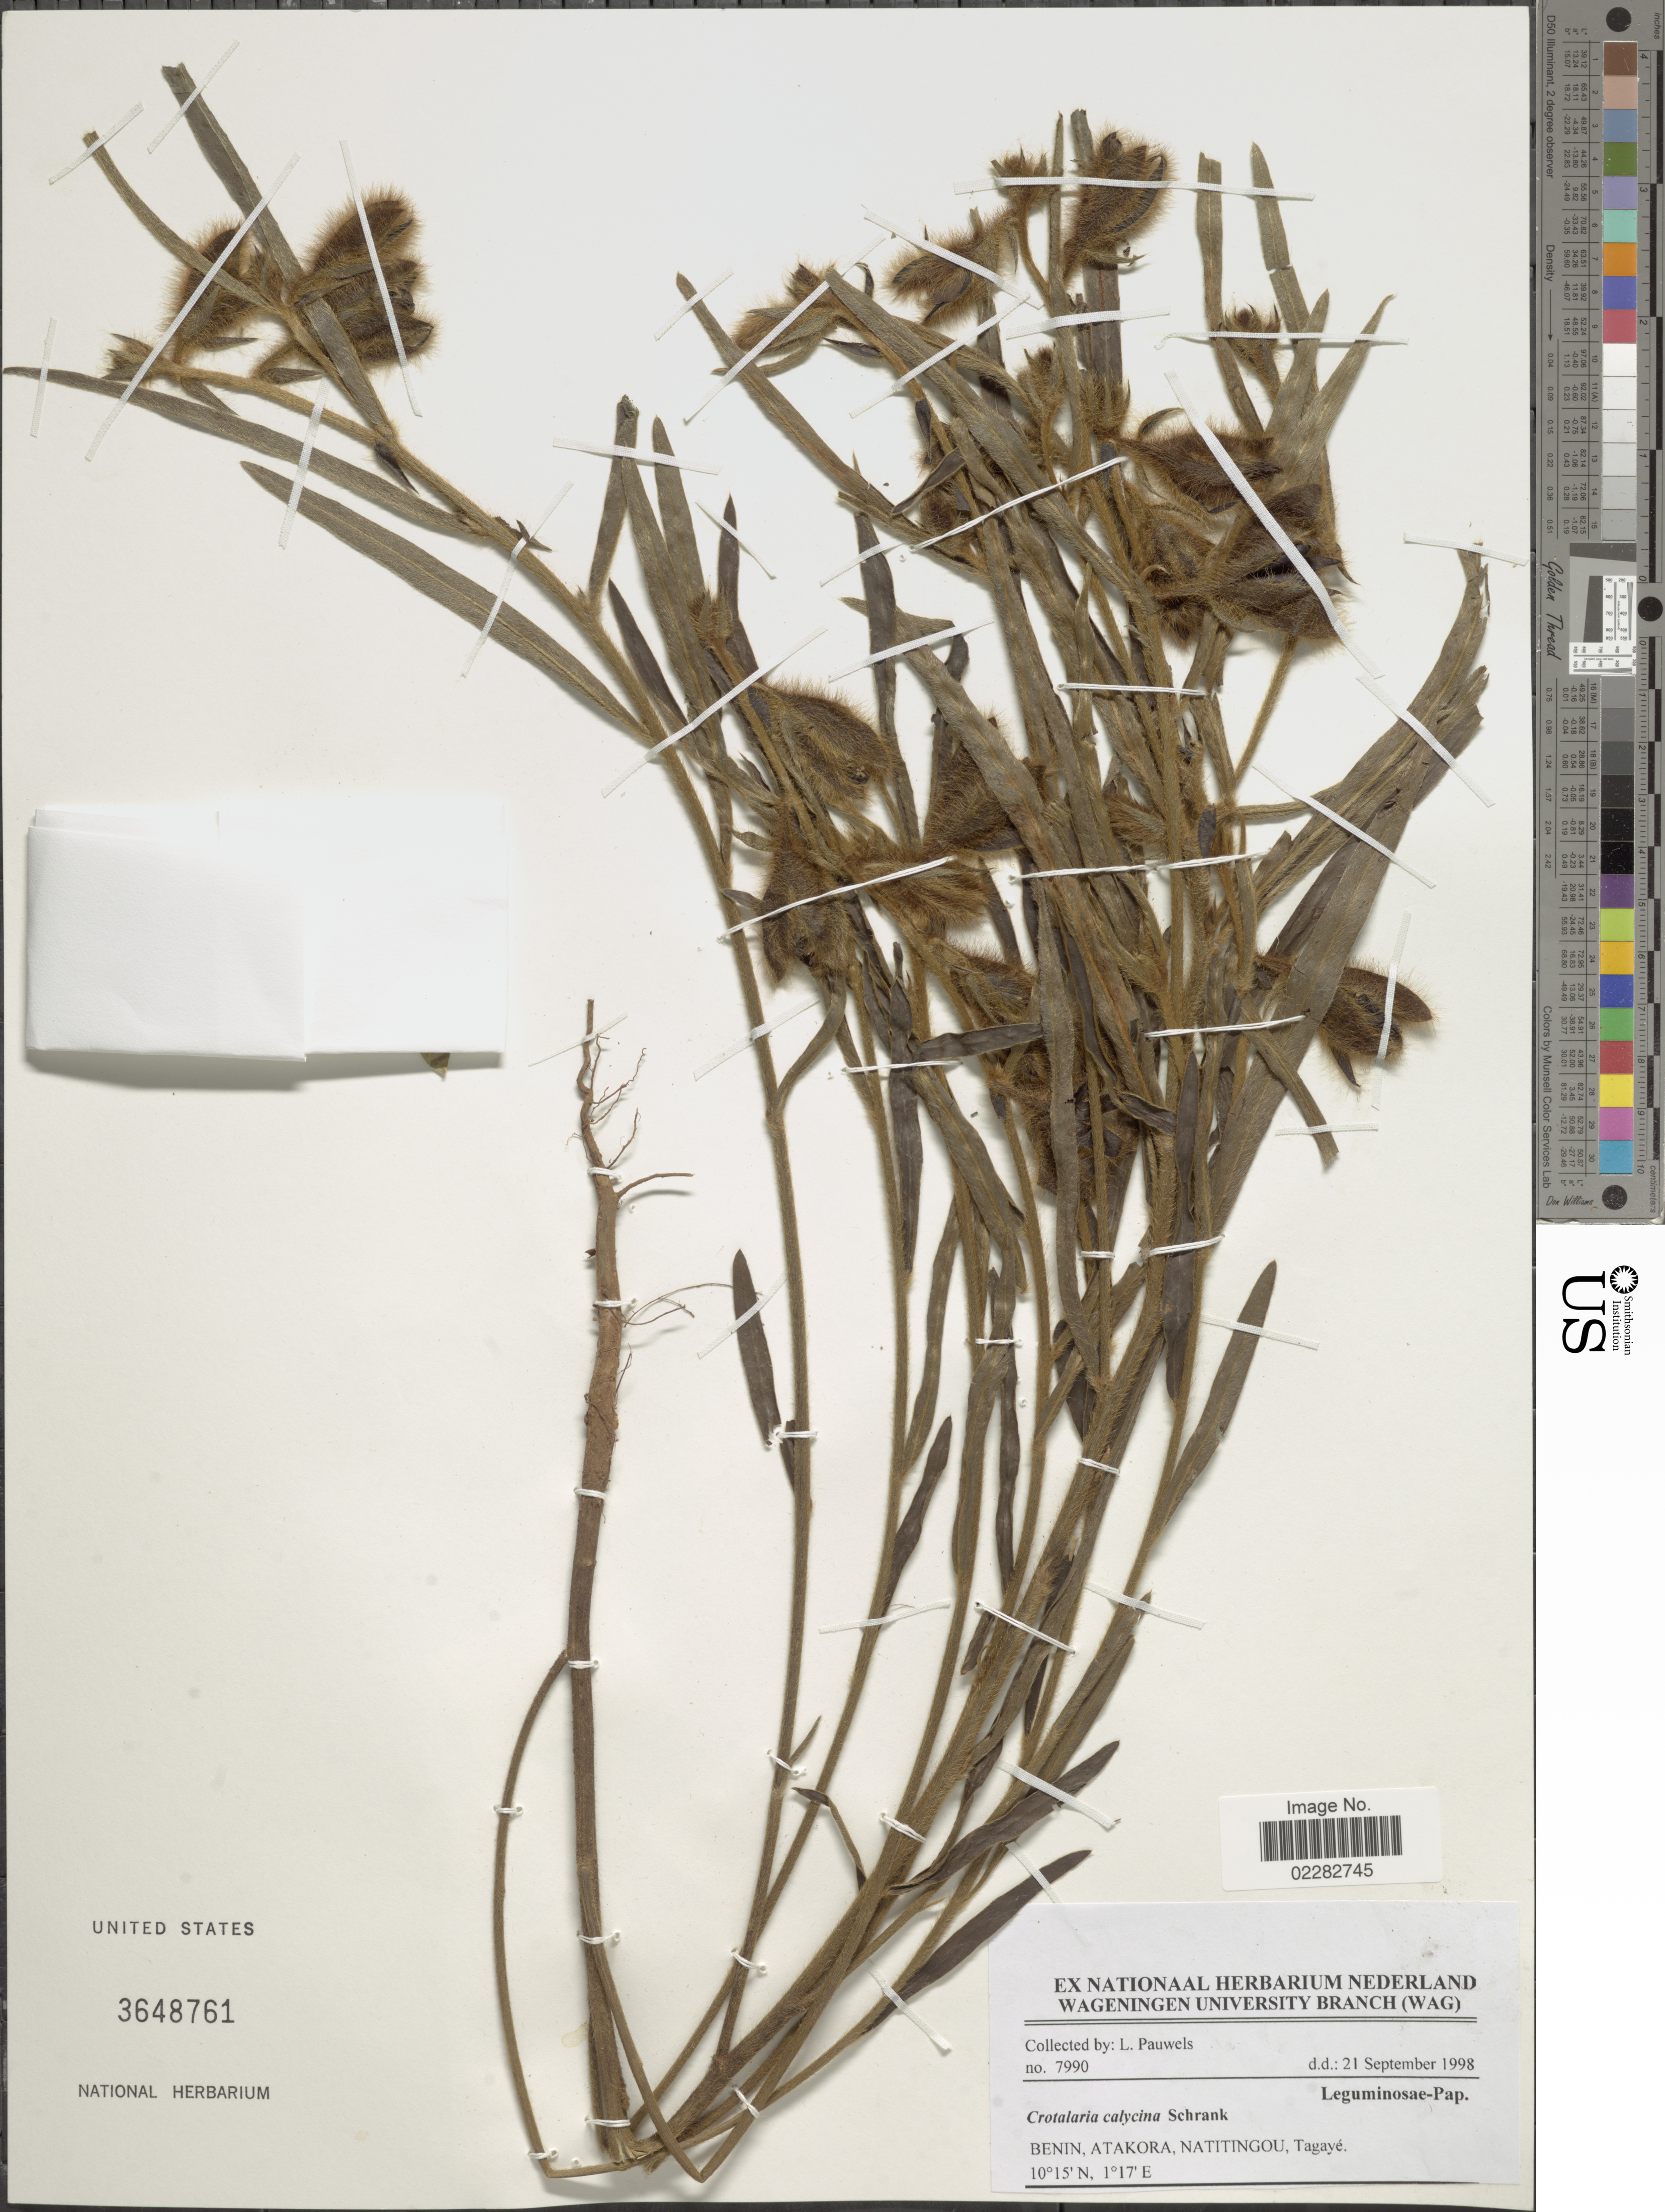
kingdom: Plantae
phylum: Tracheophyta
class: Magnoliopsida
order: Fabales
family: Fabaceae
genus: Crotalaria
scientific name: Crotalaria calycina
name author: Schrank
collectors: L. Pauwels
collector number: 7990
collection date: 1998-09-21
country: Benin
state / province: Atakora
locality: Natitingou, Tagayé.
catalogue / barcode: US 3648761